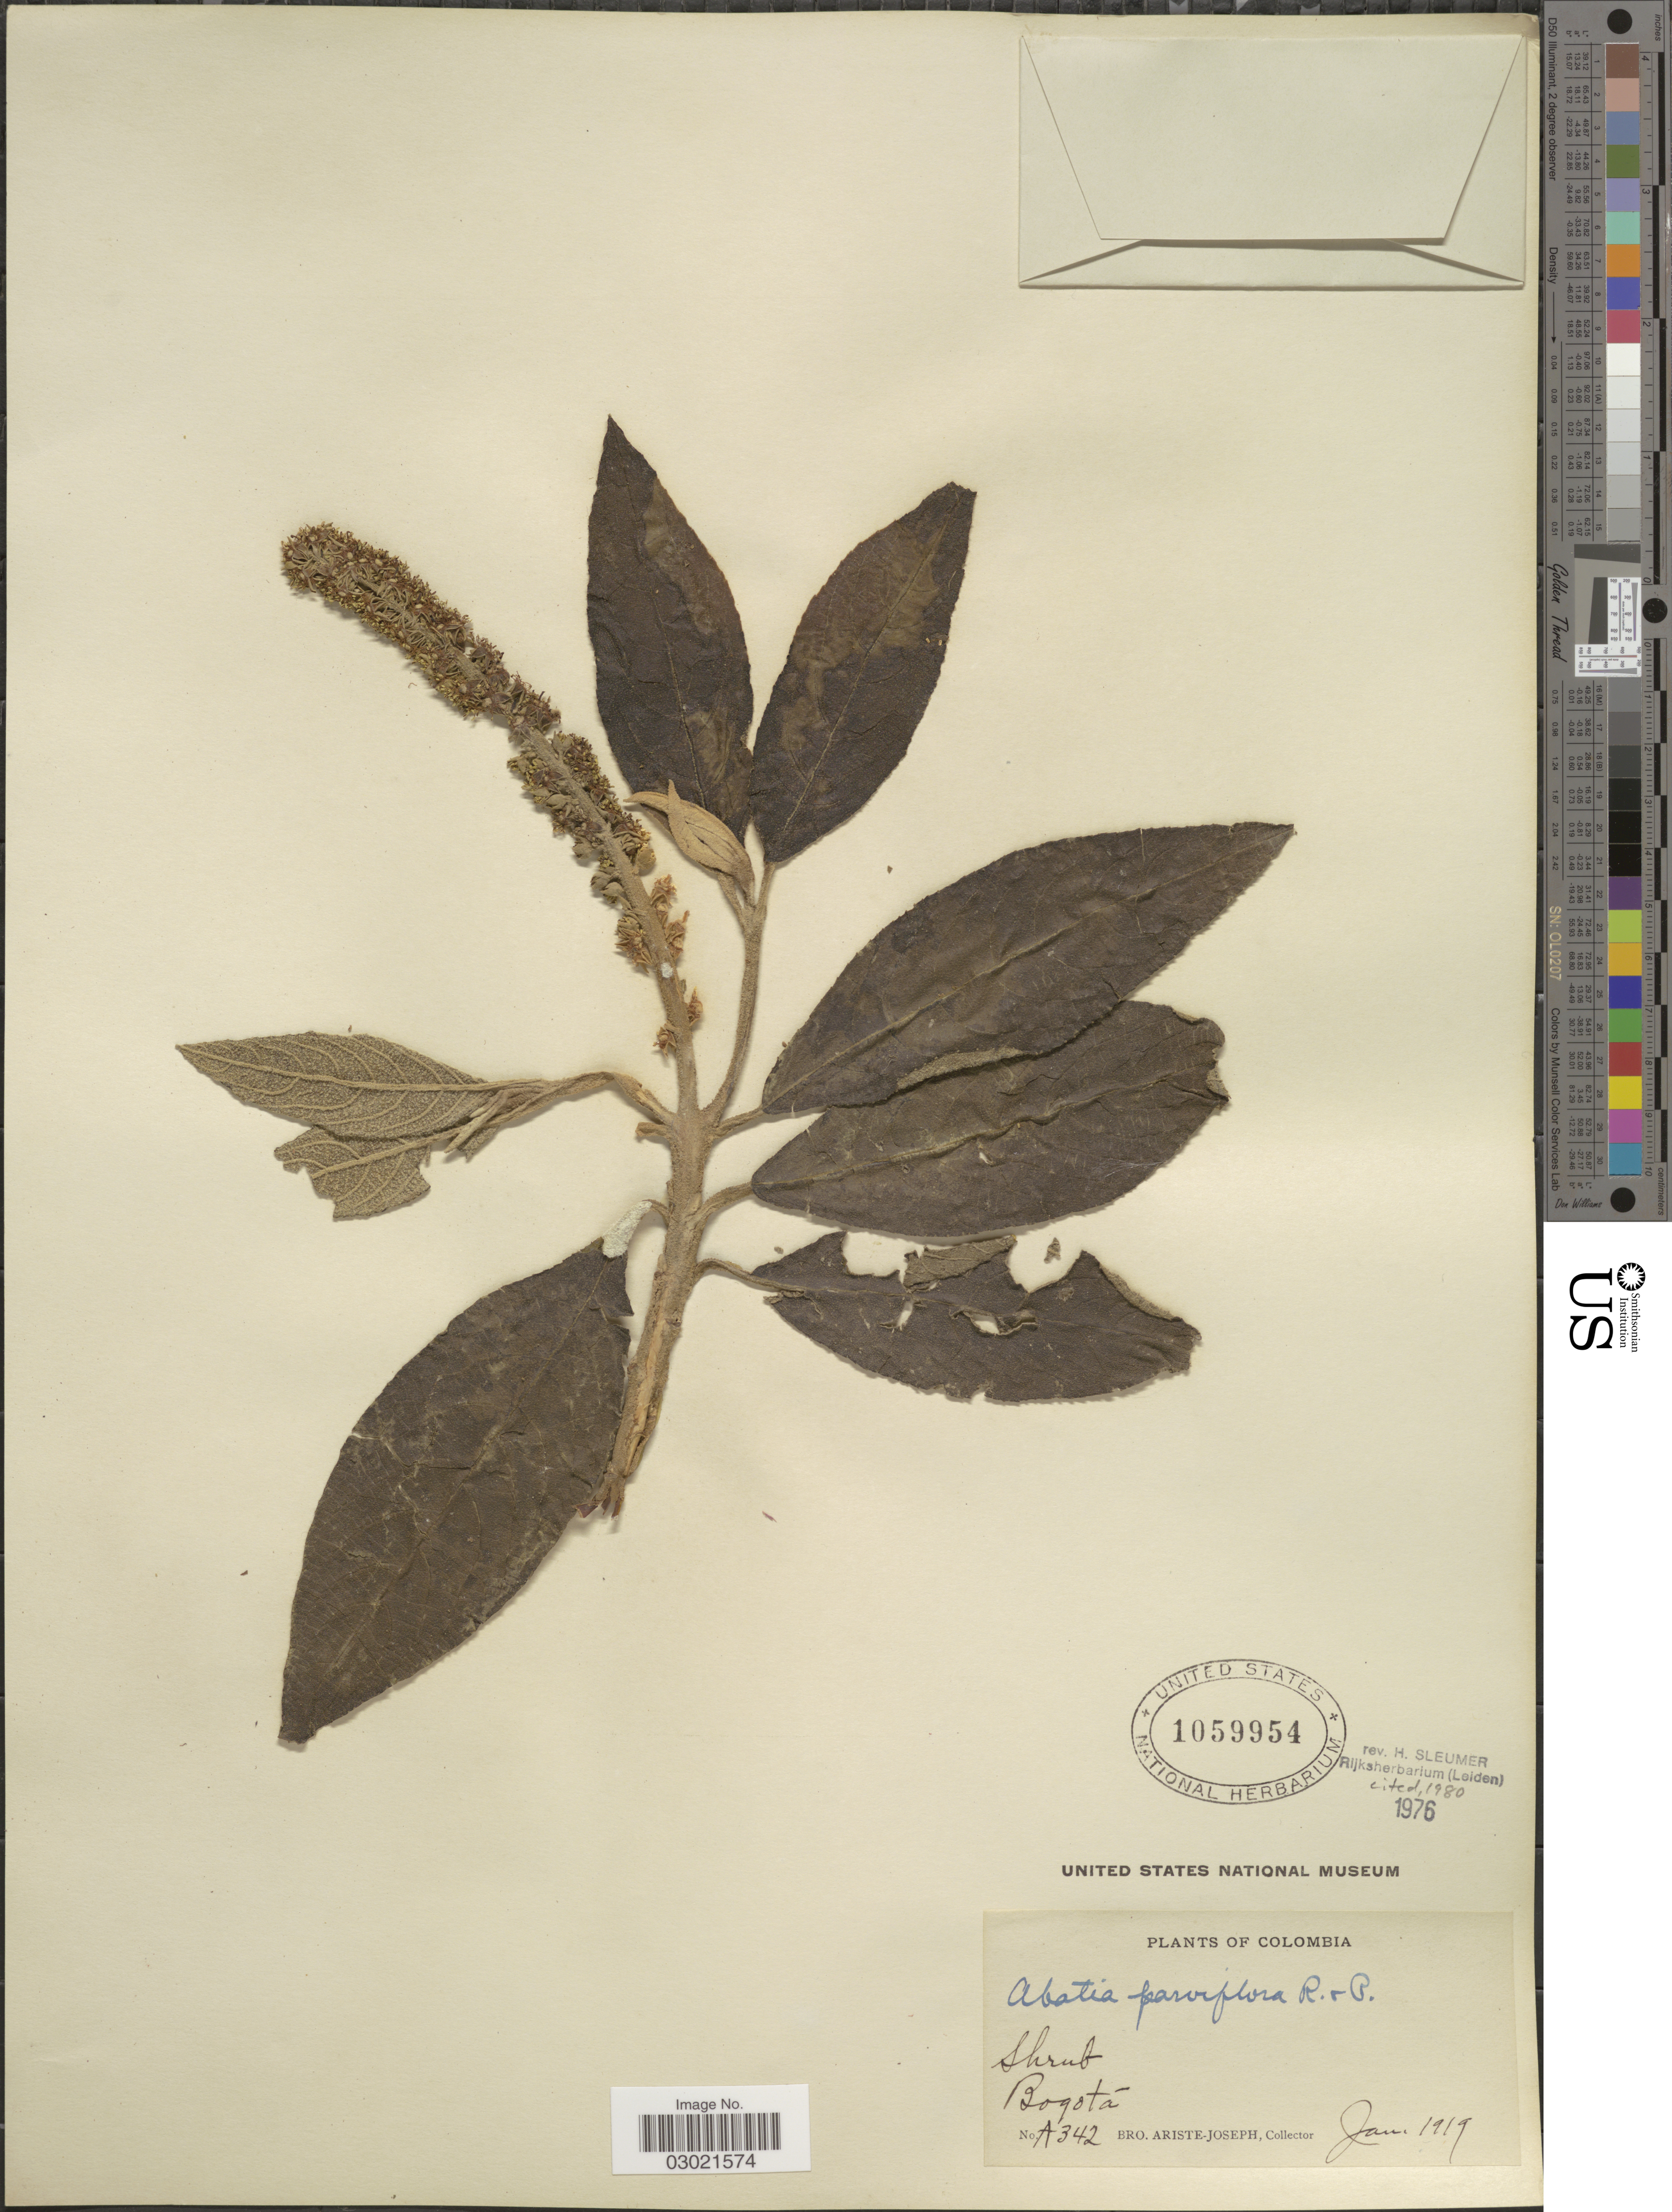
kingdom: Plantae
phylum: Tracheophyta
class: Magnoliopsida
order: Malpighiales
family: Salicaceae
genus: Abatia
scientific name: Abatia parviflora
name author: Ruiz & Pav.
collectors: Bro. Ariste-Joseph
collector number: A342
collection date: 1919-01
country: Colombia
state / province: Bogota D.C.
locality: Bogotá.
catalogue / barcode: US 1059954